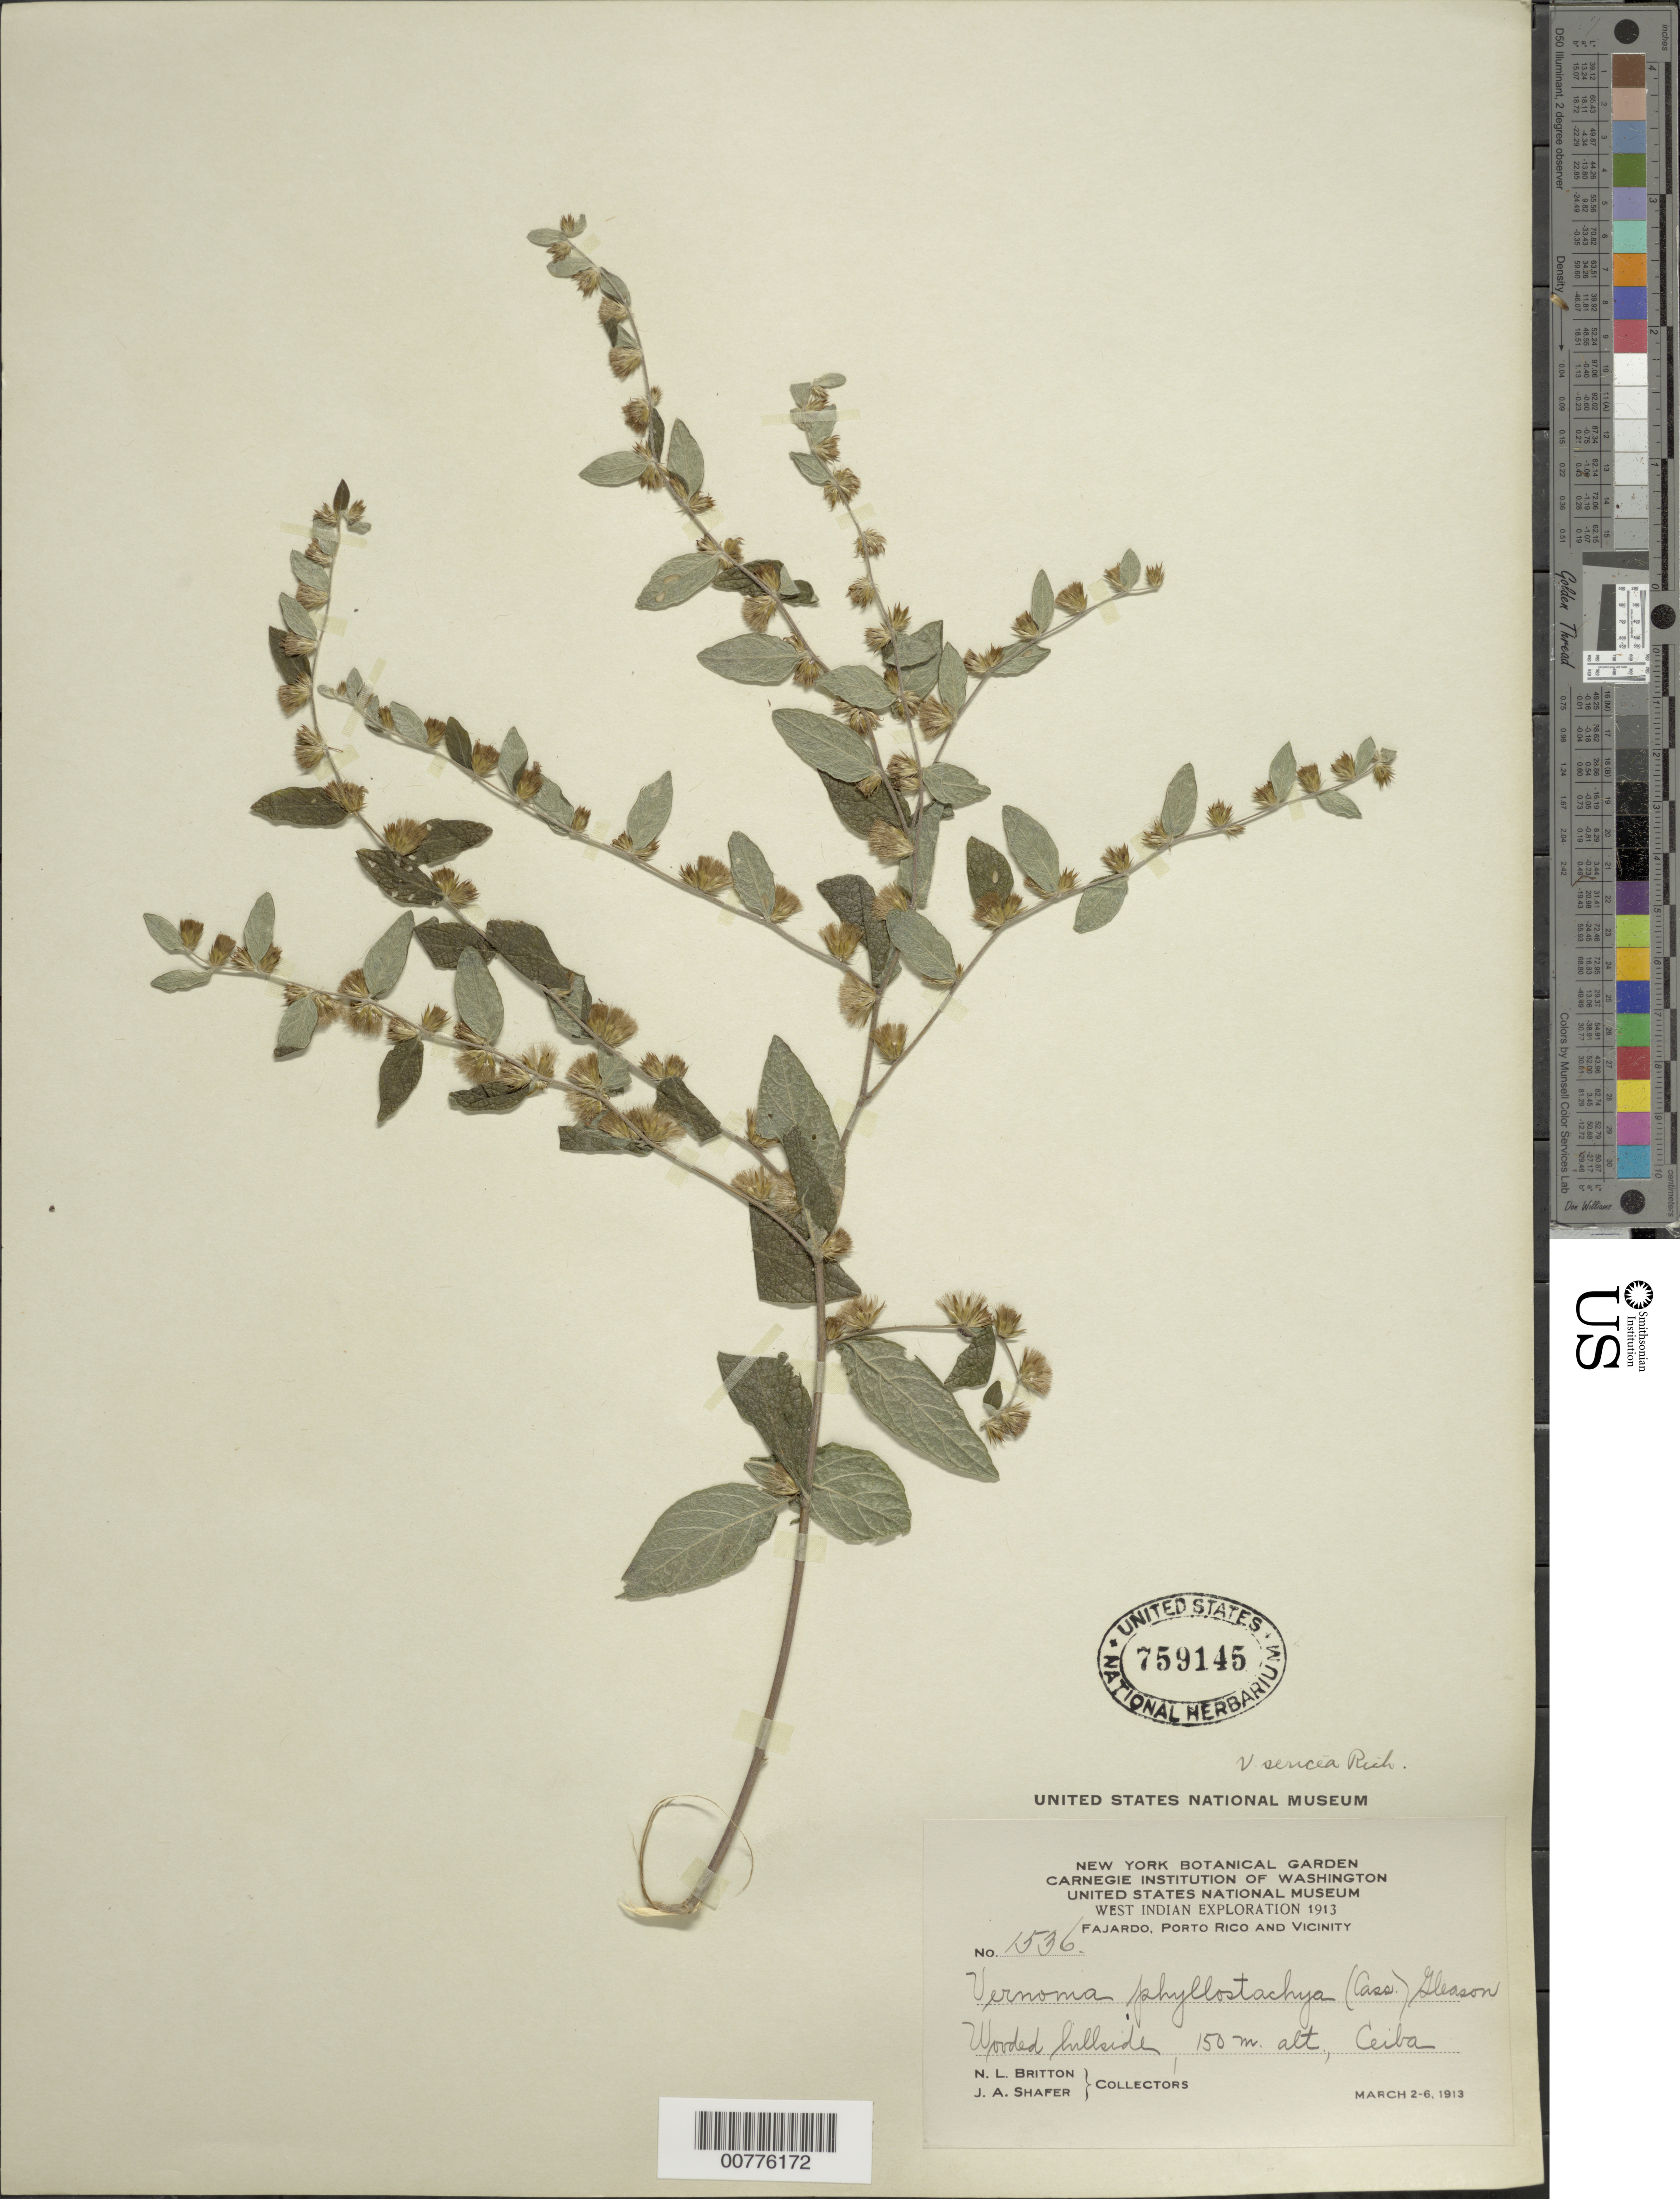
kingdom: Plantae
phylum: Tracheophyta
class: Magnoliopsida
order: Asterales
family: Asteraceae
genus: Lepidaploa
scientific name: Lepidaploa sericea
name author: (Rich.) H. Rob.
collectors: N. Britton & J. F. Cowell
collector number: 1536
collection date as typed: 02 Mar 1913 to 06 Mar 1913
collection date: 1913-03-02/1913-03-06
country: Puerto Rico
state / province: Fajardo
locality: Fajardo. Wooded hillside. Ceiba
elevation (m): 150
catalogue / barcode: US 759145